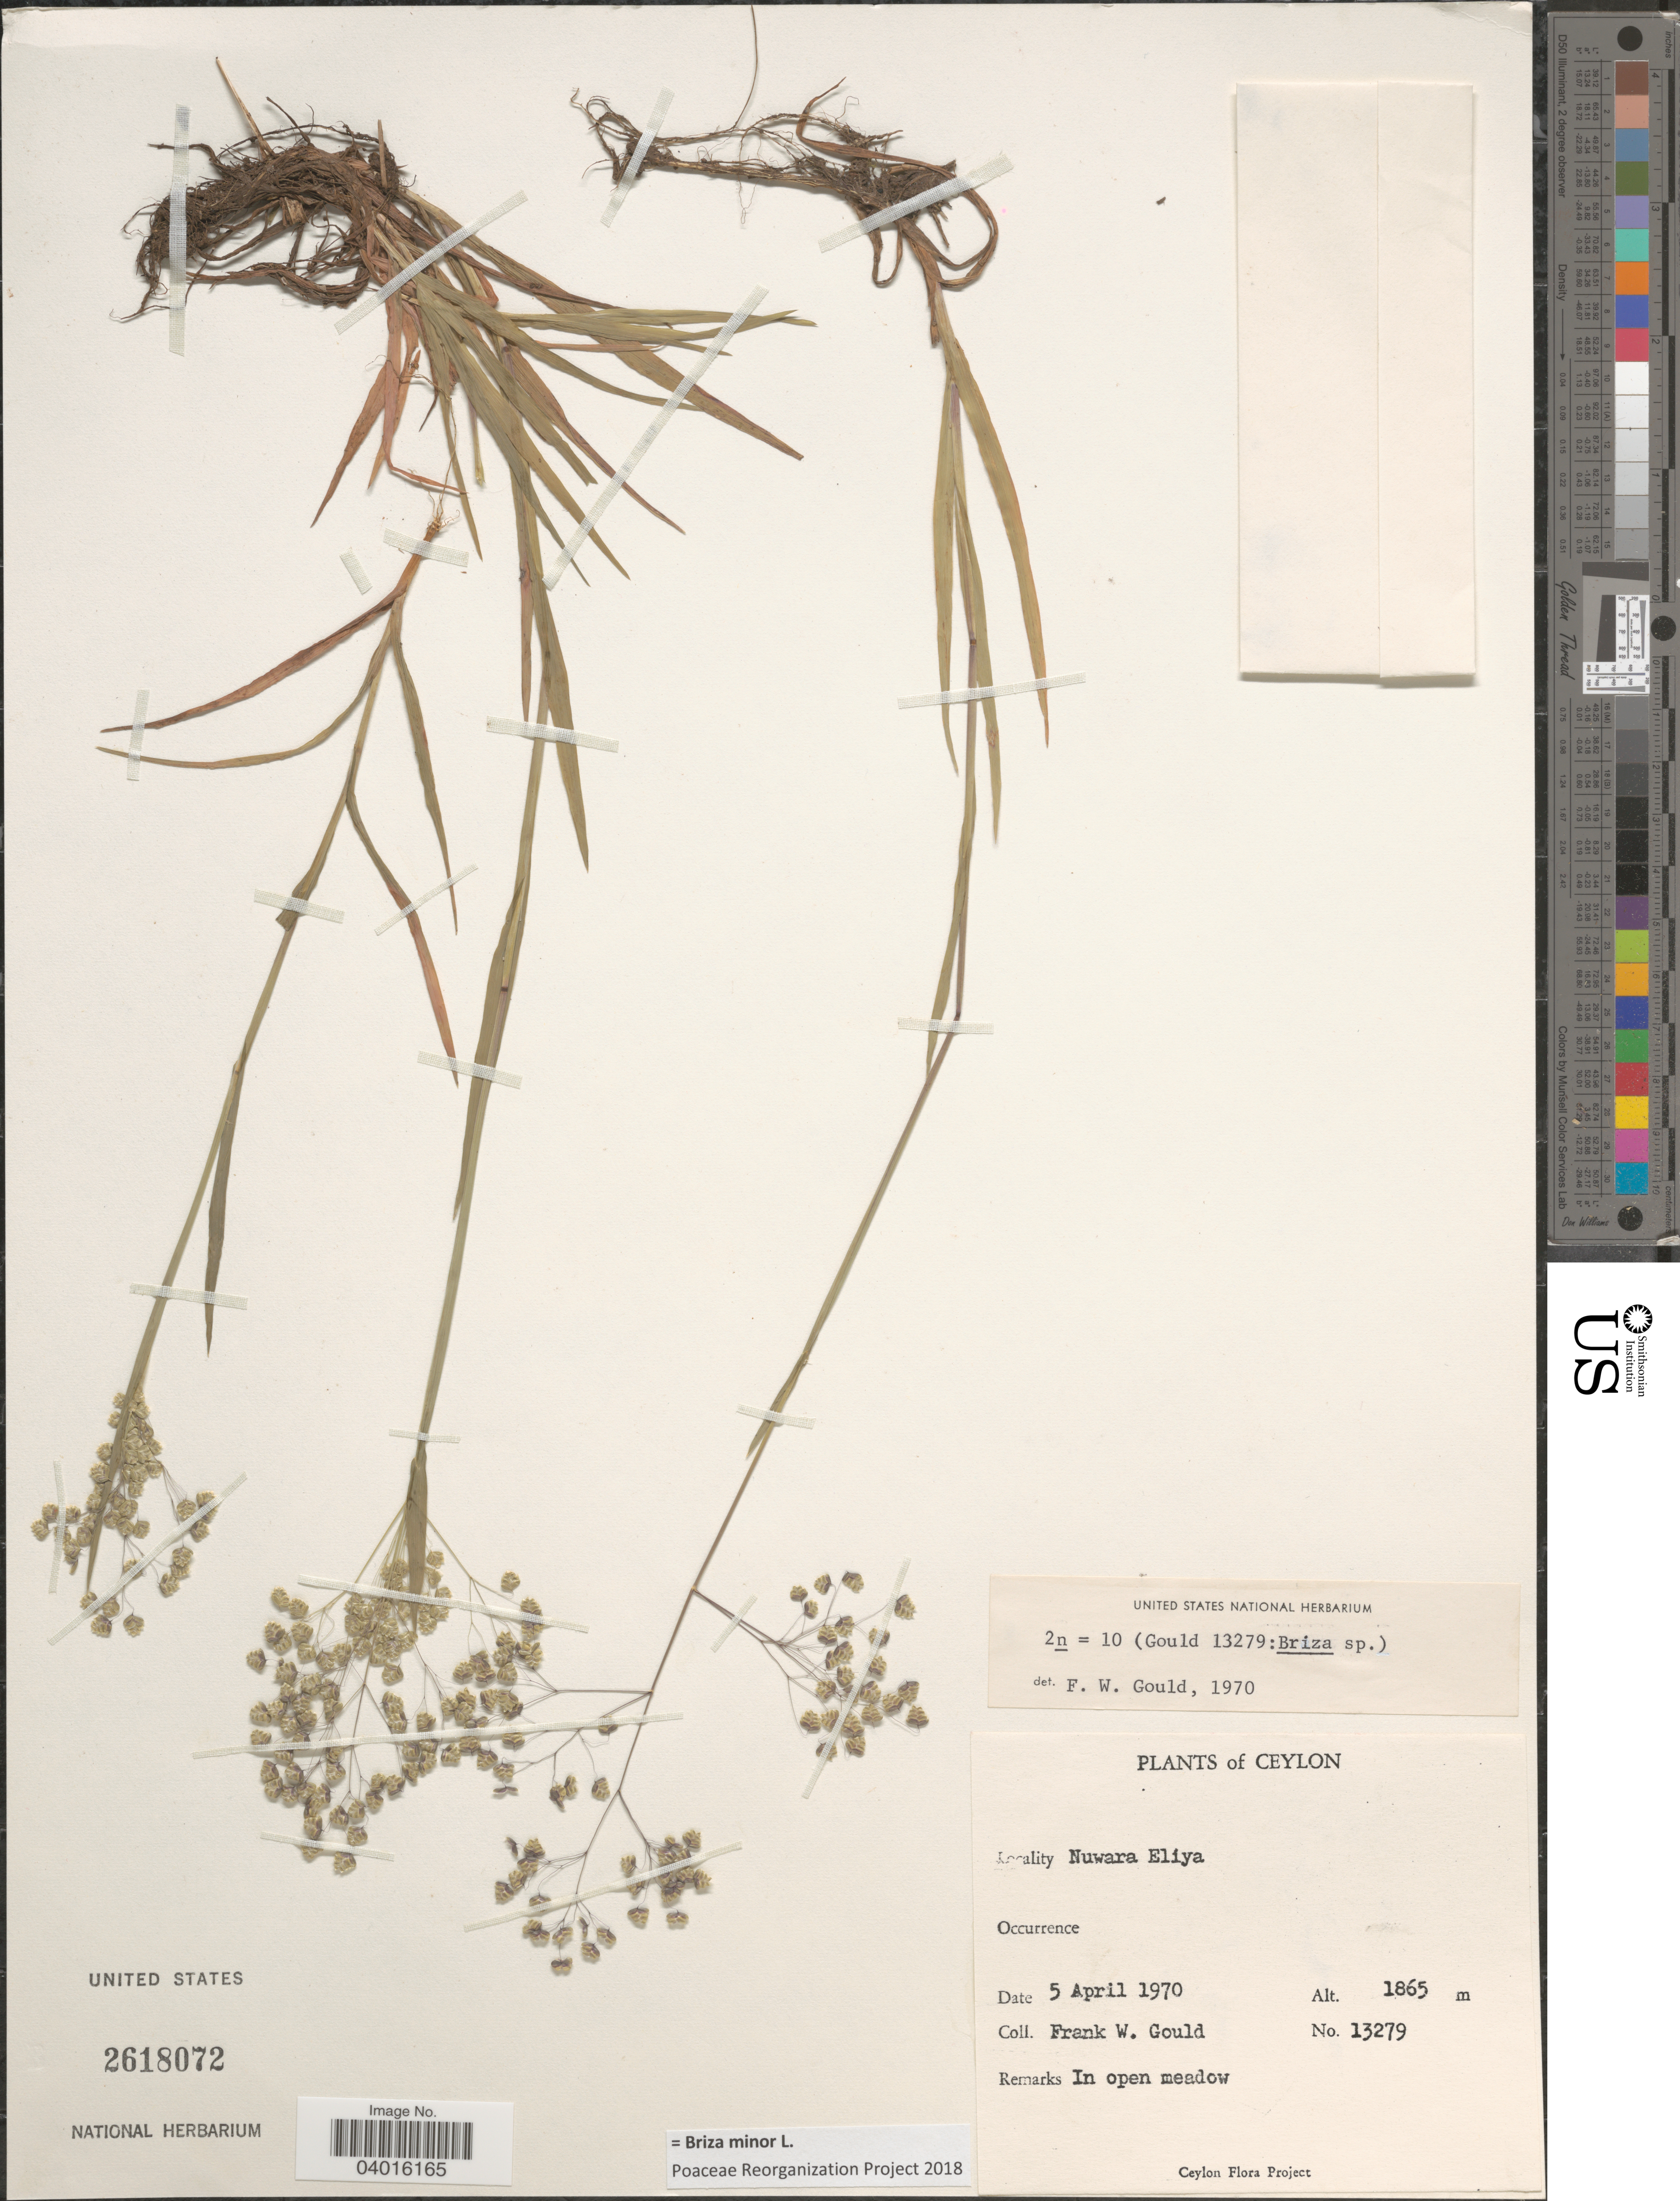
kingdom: Plantae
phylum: Tracheophyta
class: Liliopsida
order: Poales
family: Poaceae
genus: Briza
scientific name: Briza minor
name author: L.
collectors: F. W. Gould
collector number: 13279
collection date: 1970-04-05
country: Sri Lanka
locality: Ceylon. Nuwara Eliya.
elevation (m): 1865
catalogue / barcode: US 2618072